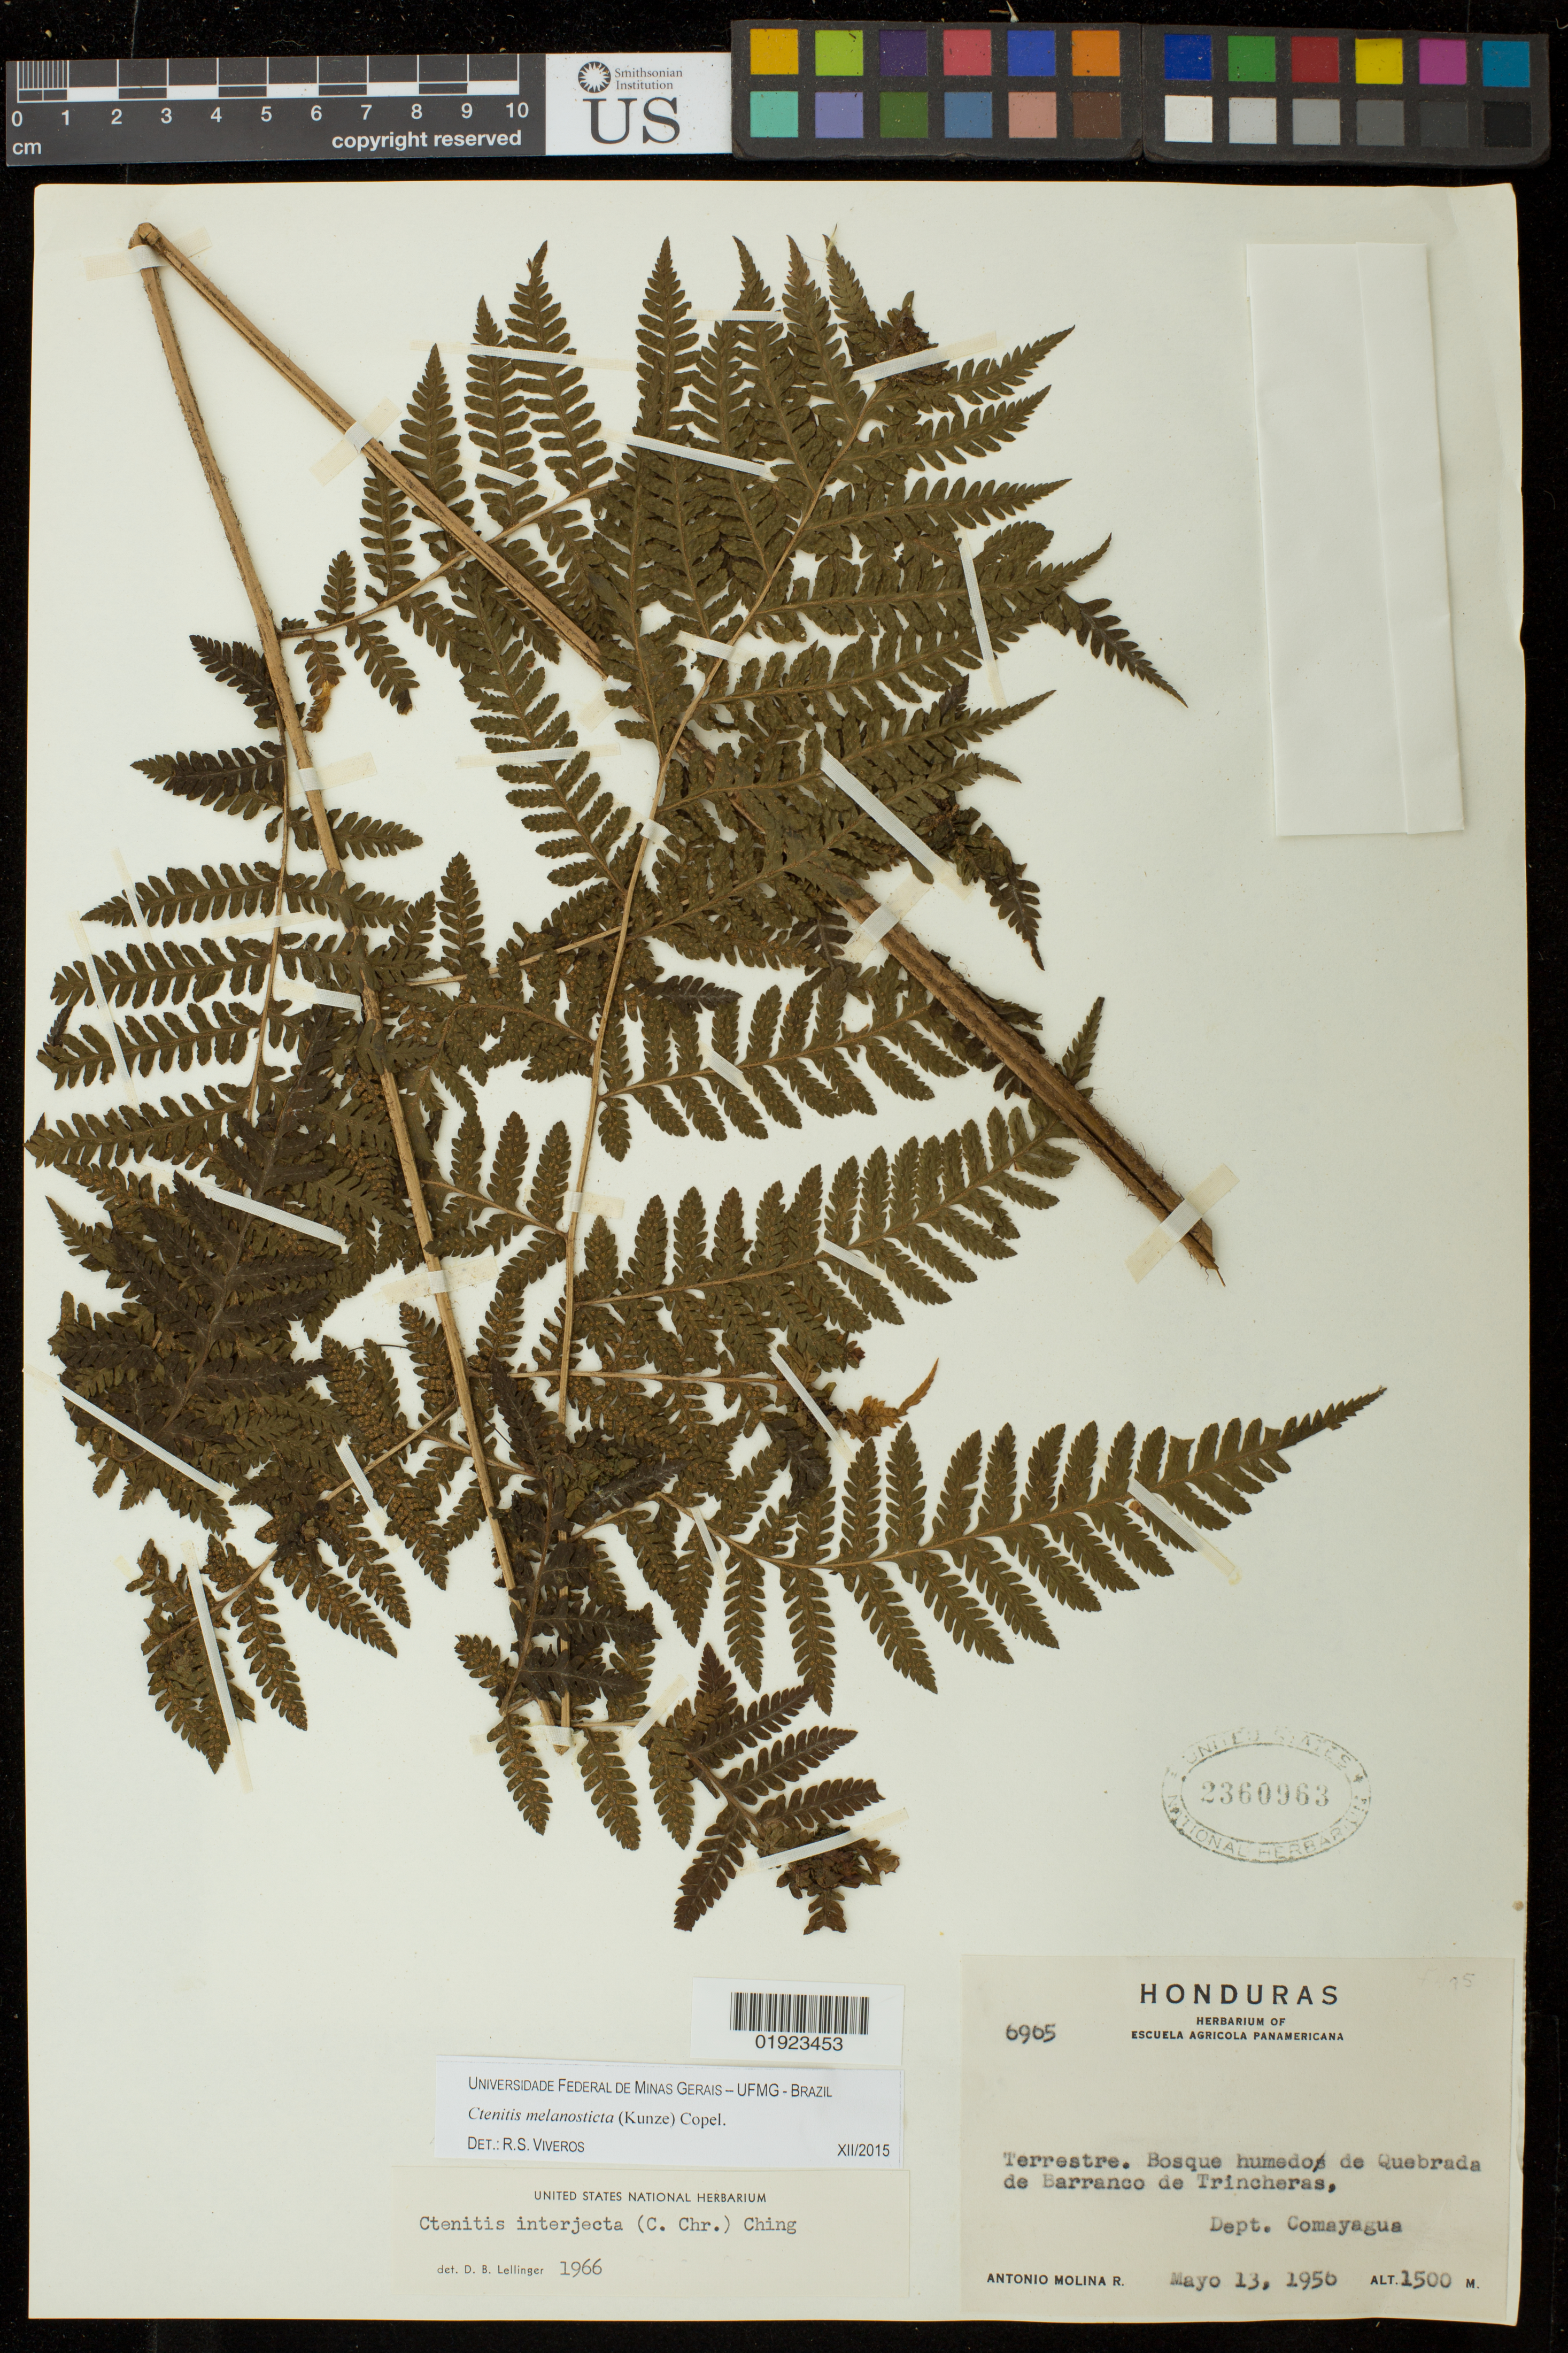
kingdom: Plantae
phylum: Tracheophyta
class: Polypodiopsida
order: Polypodiales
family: Dryopteridaceae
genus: Ctenitis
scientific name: Ctenitis melanosticta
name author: (Kunze) Copel.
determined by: Viveros, R. S.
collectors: A. Molina R.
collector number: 6905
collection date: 1956-05-13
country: Honduras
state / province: Comayagua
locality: Quebrada de Barranco de Trincheras.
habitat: Bosque humedo.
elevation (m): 1500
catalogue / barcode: US 2360963